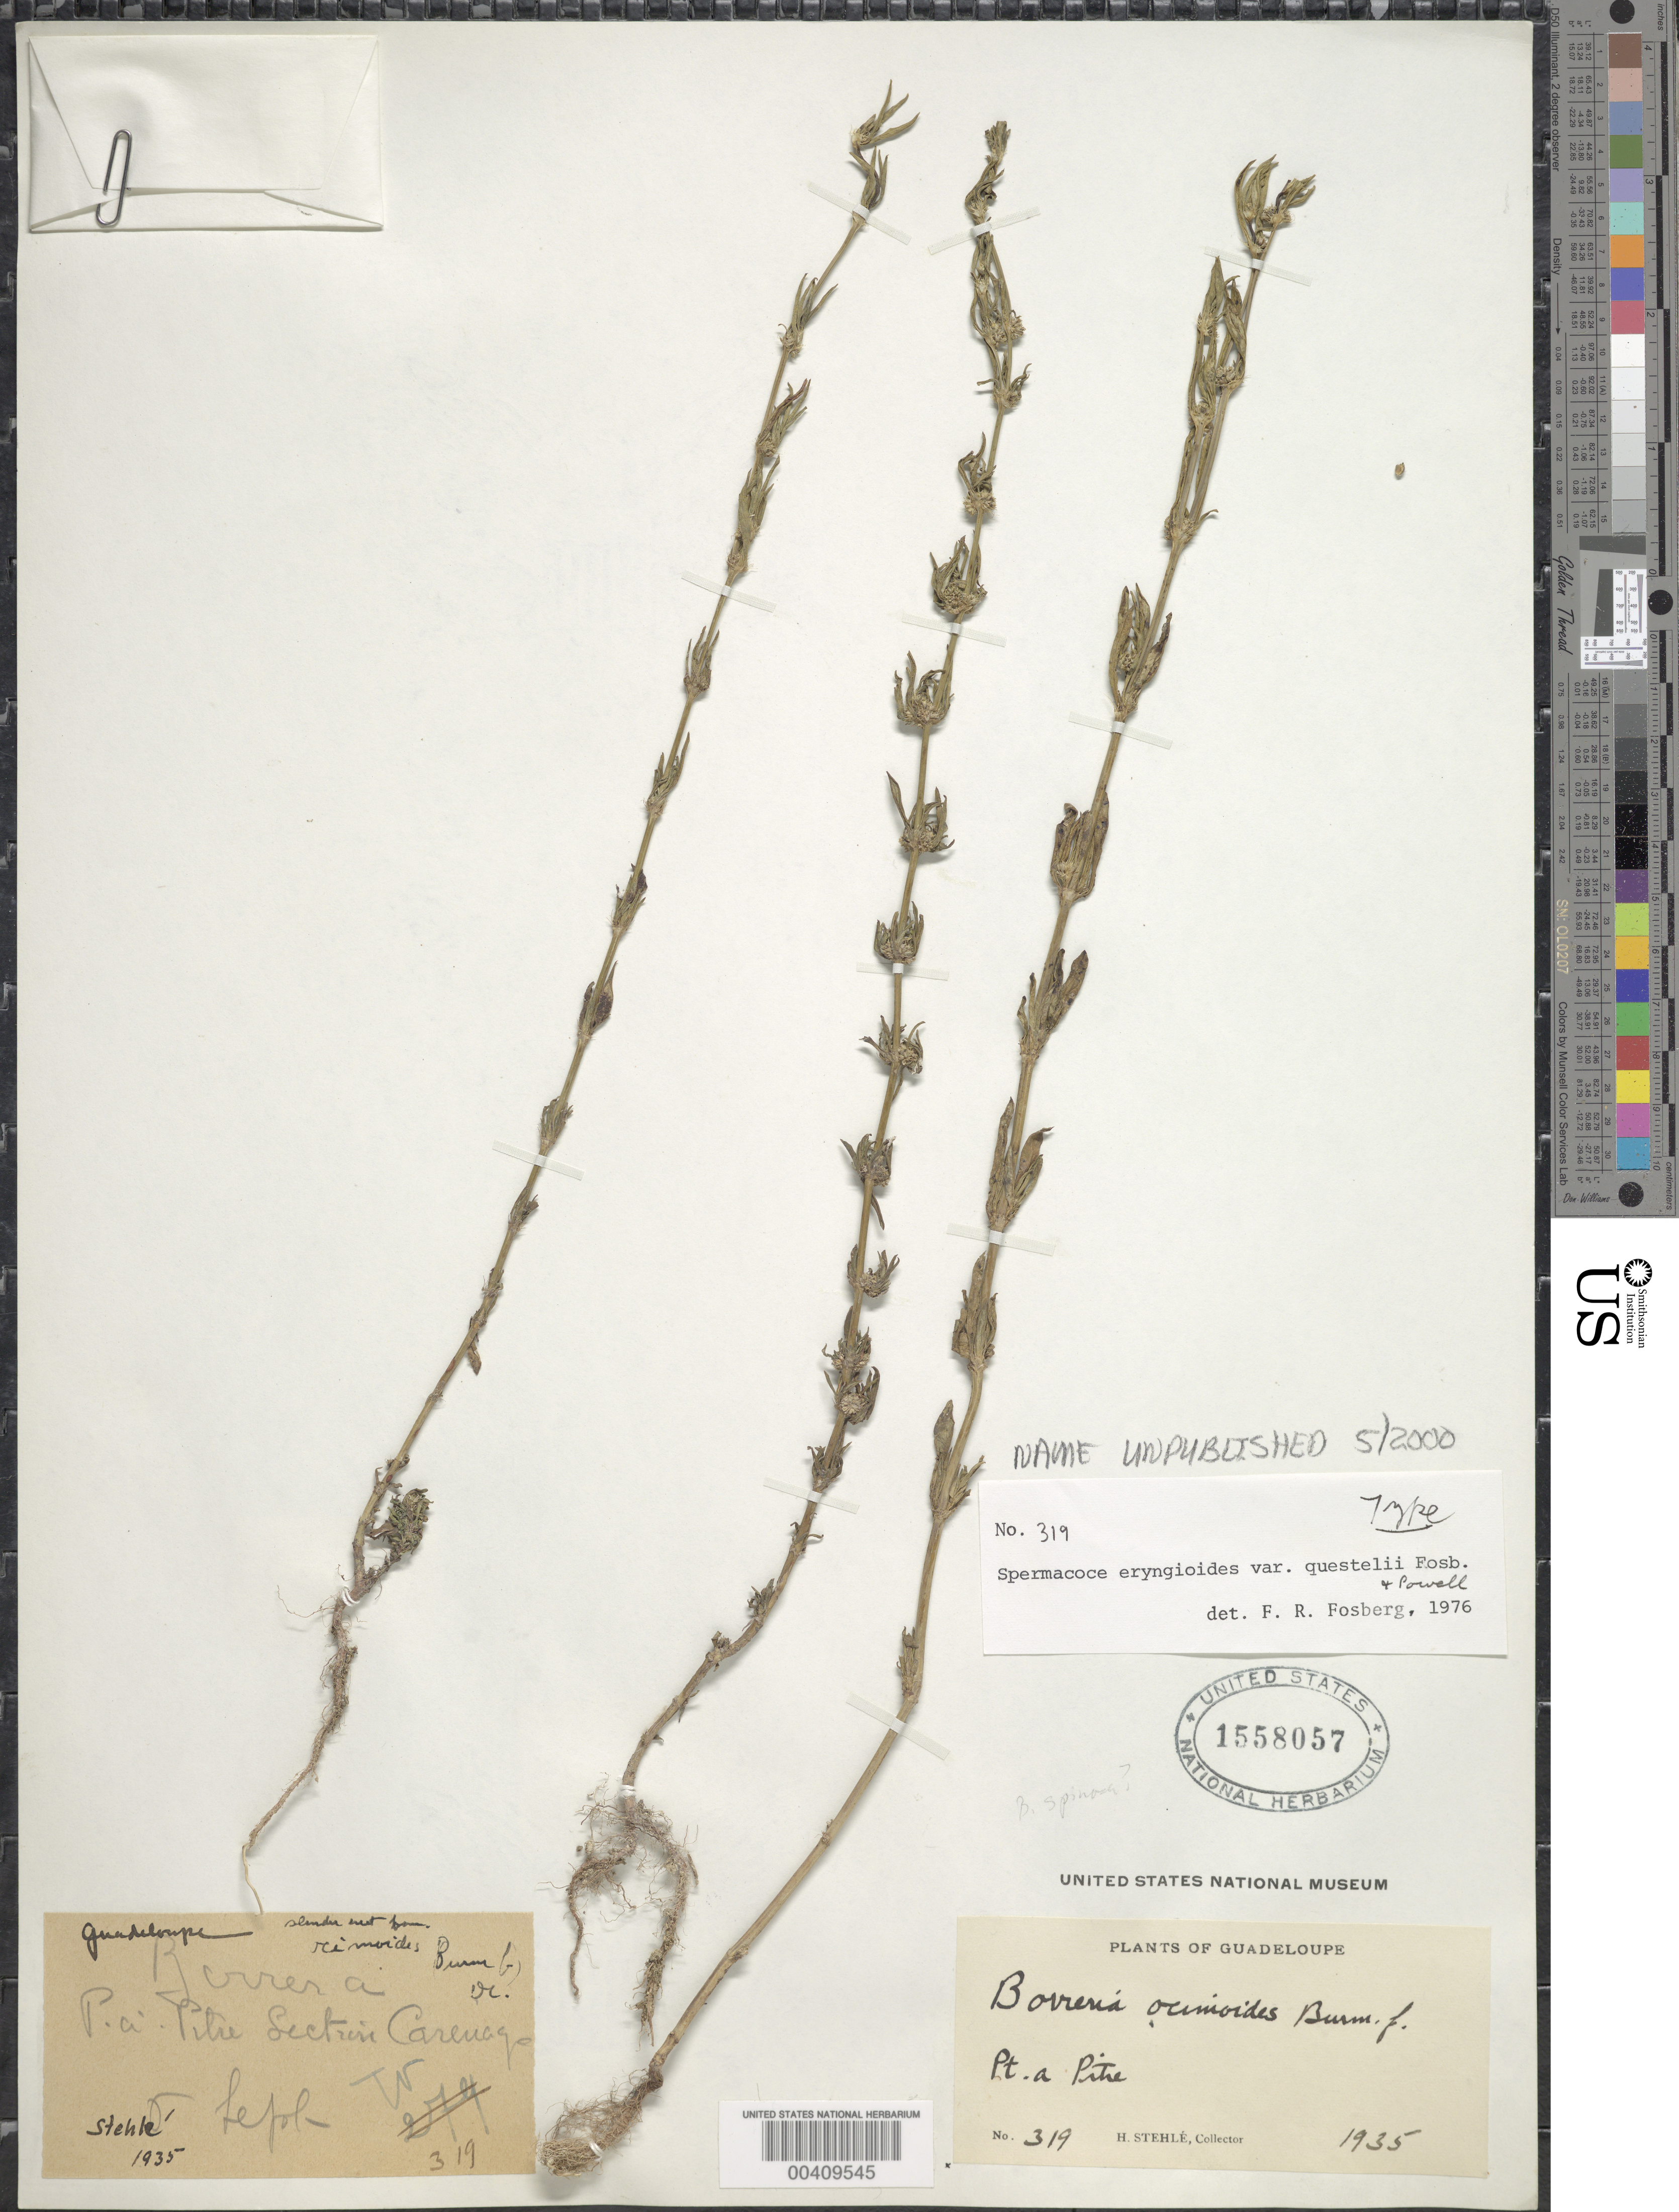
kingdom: Plantae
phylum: Tracheophyta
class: Magnoliopsida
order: Gentianales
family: Rubiaceae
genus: Borreria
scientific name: Borreria ocimoides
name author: (Burm. f.) DC.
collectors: H. Stehlé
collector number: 319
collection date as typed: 1935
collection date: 1935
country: Guadeloupe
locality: Pt. a pitre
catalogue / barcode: US 1558057